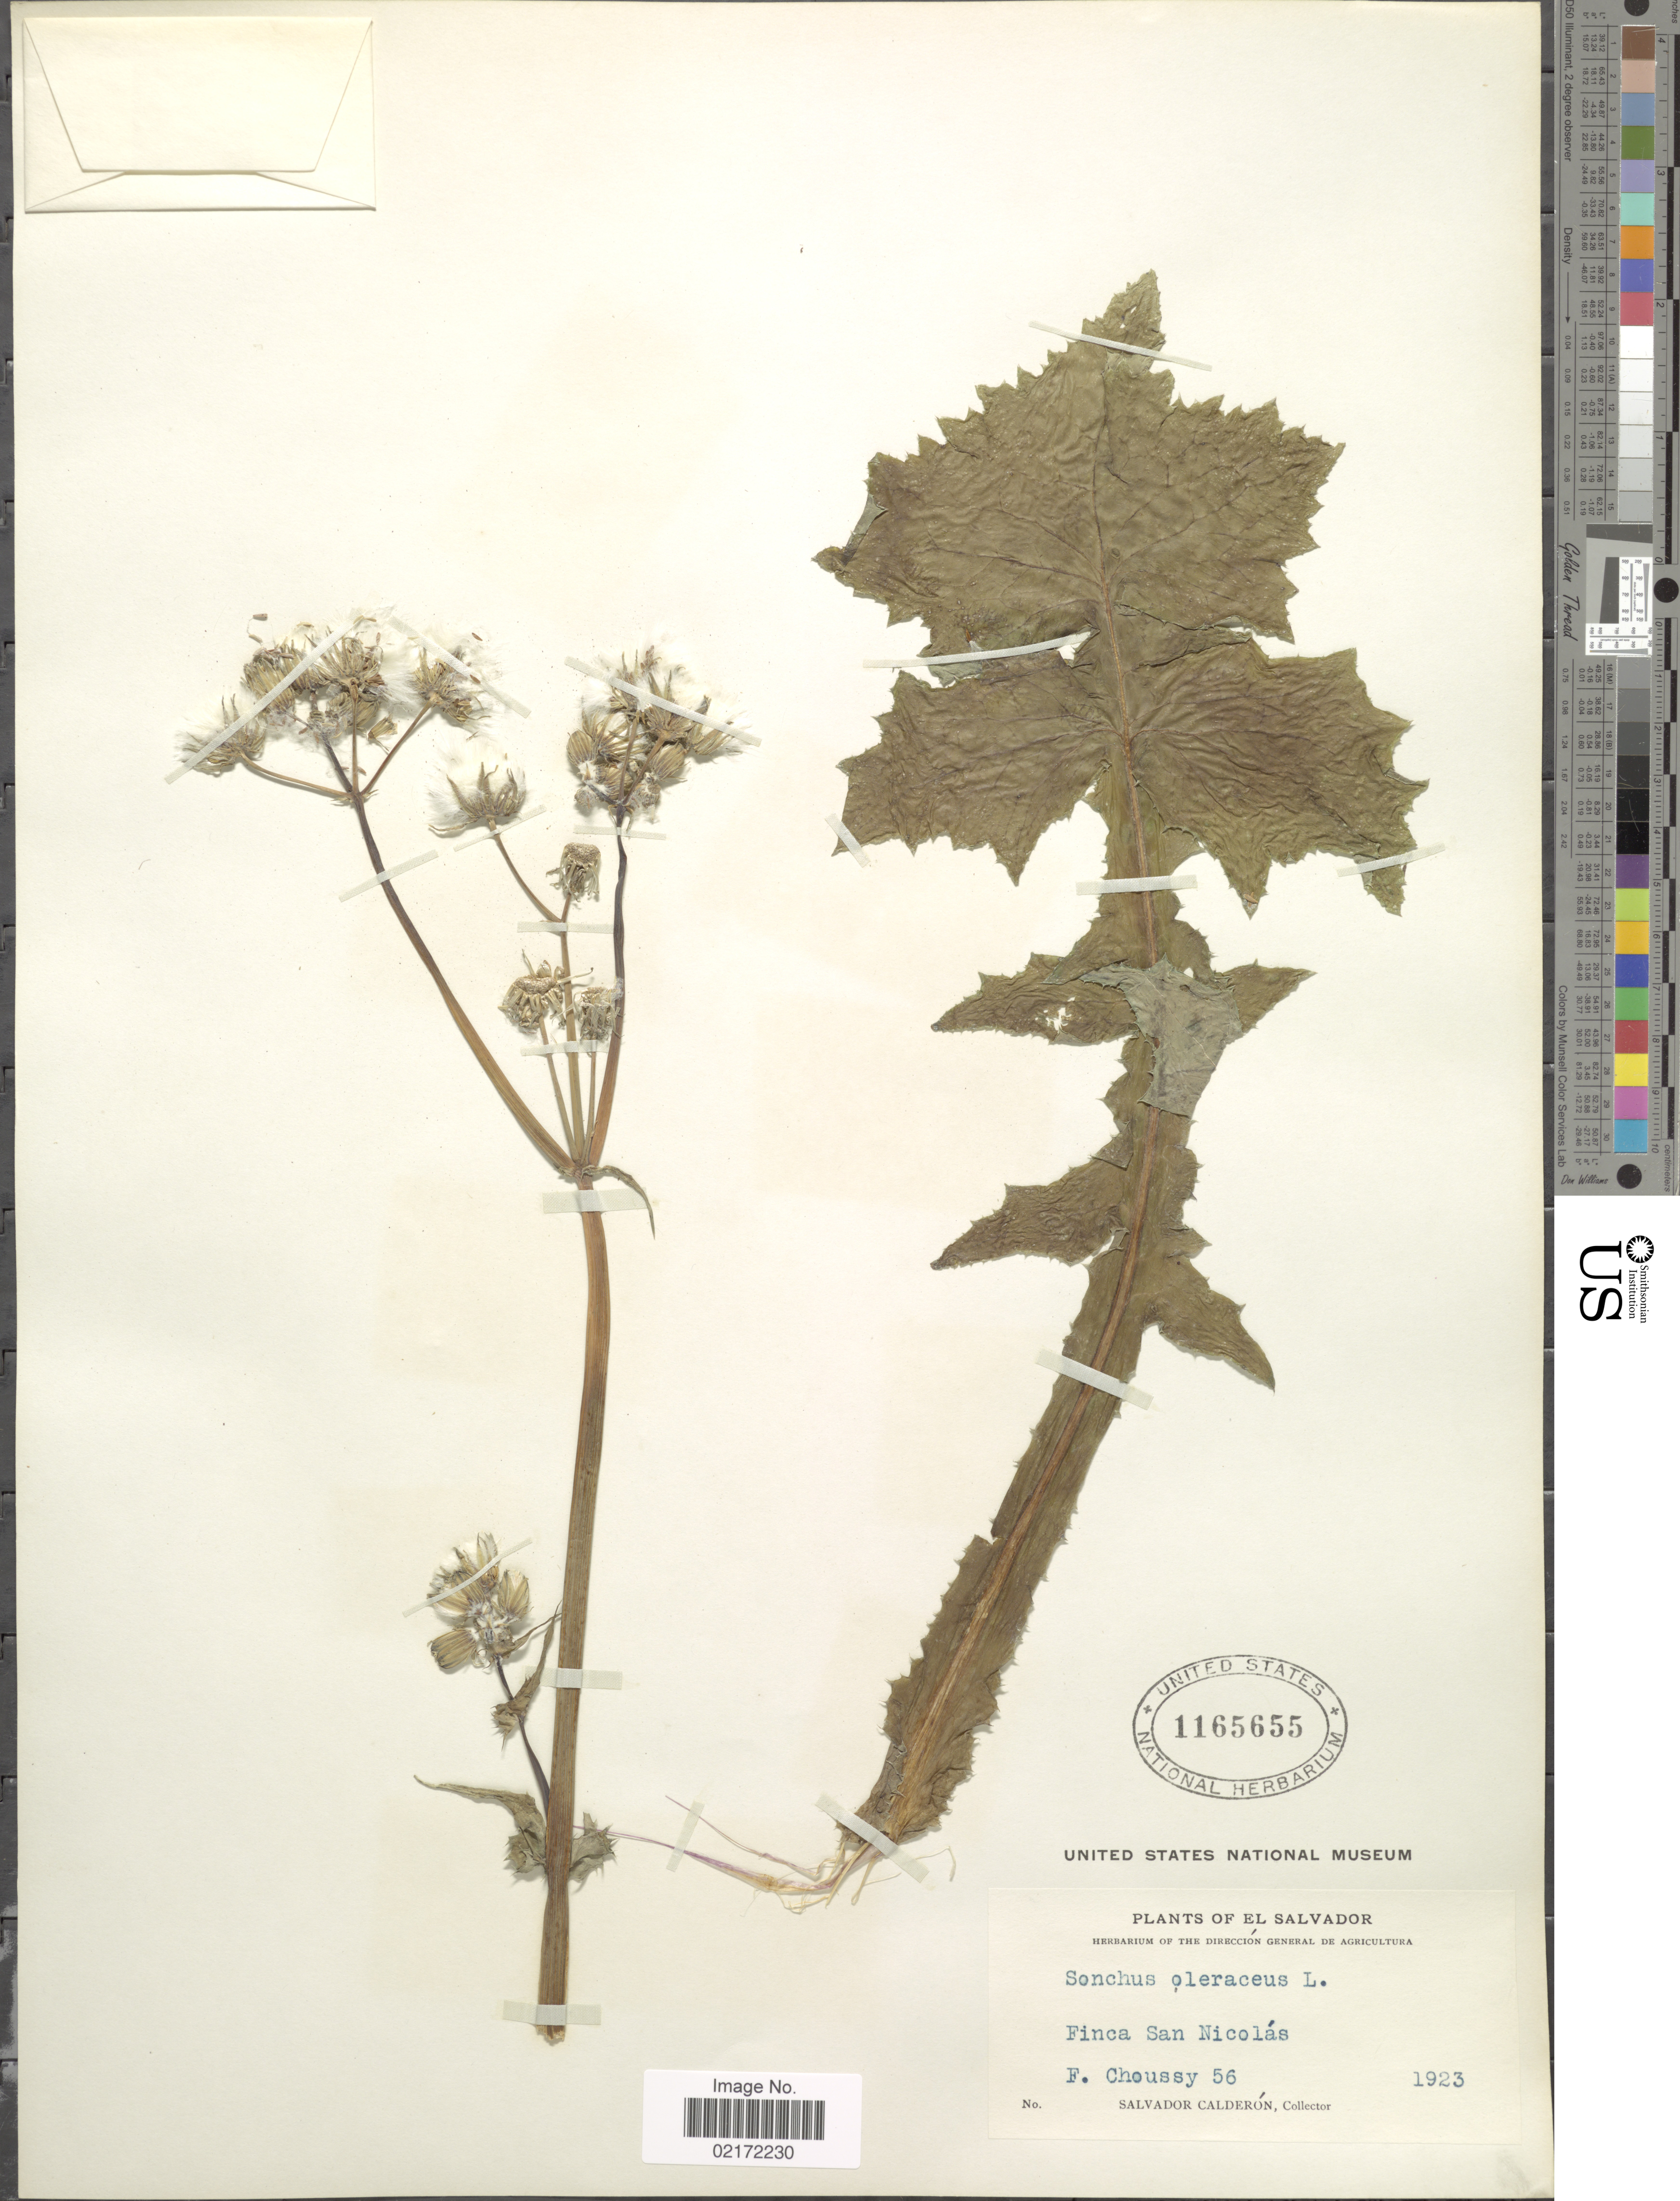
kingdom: Plantae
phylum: Tracheophyta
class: Magnoliopsida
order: Asterales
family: Asteraceae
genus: Sonchus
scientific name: Sonchus oleraceus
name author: L.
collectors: F. Choussy & S. Calderón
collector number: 56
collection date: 1923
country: El Salvador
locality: Finca San Nicolás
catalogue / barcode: US 1165655